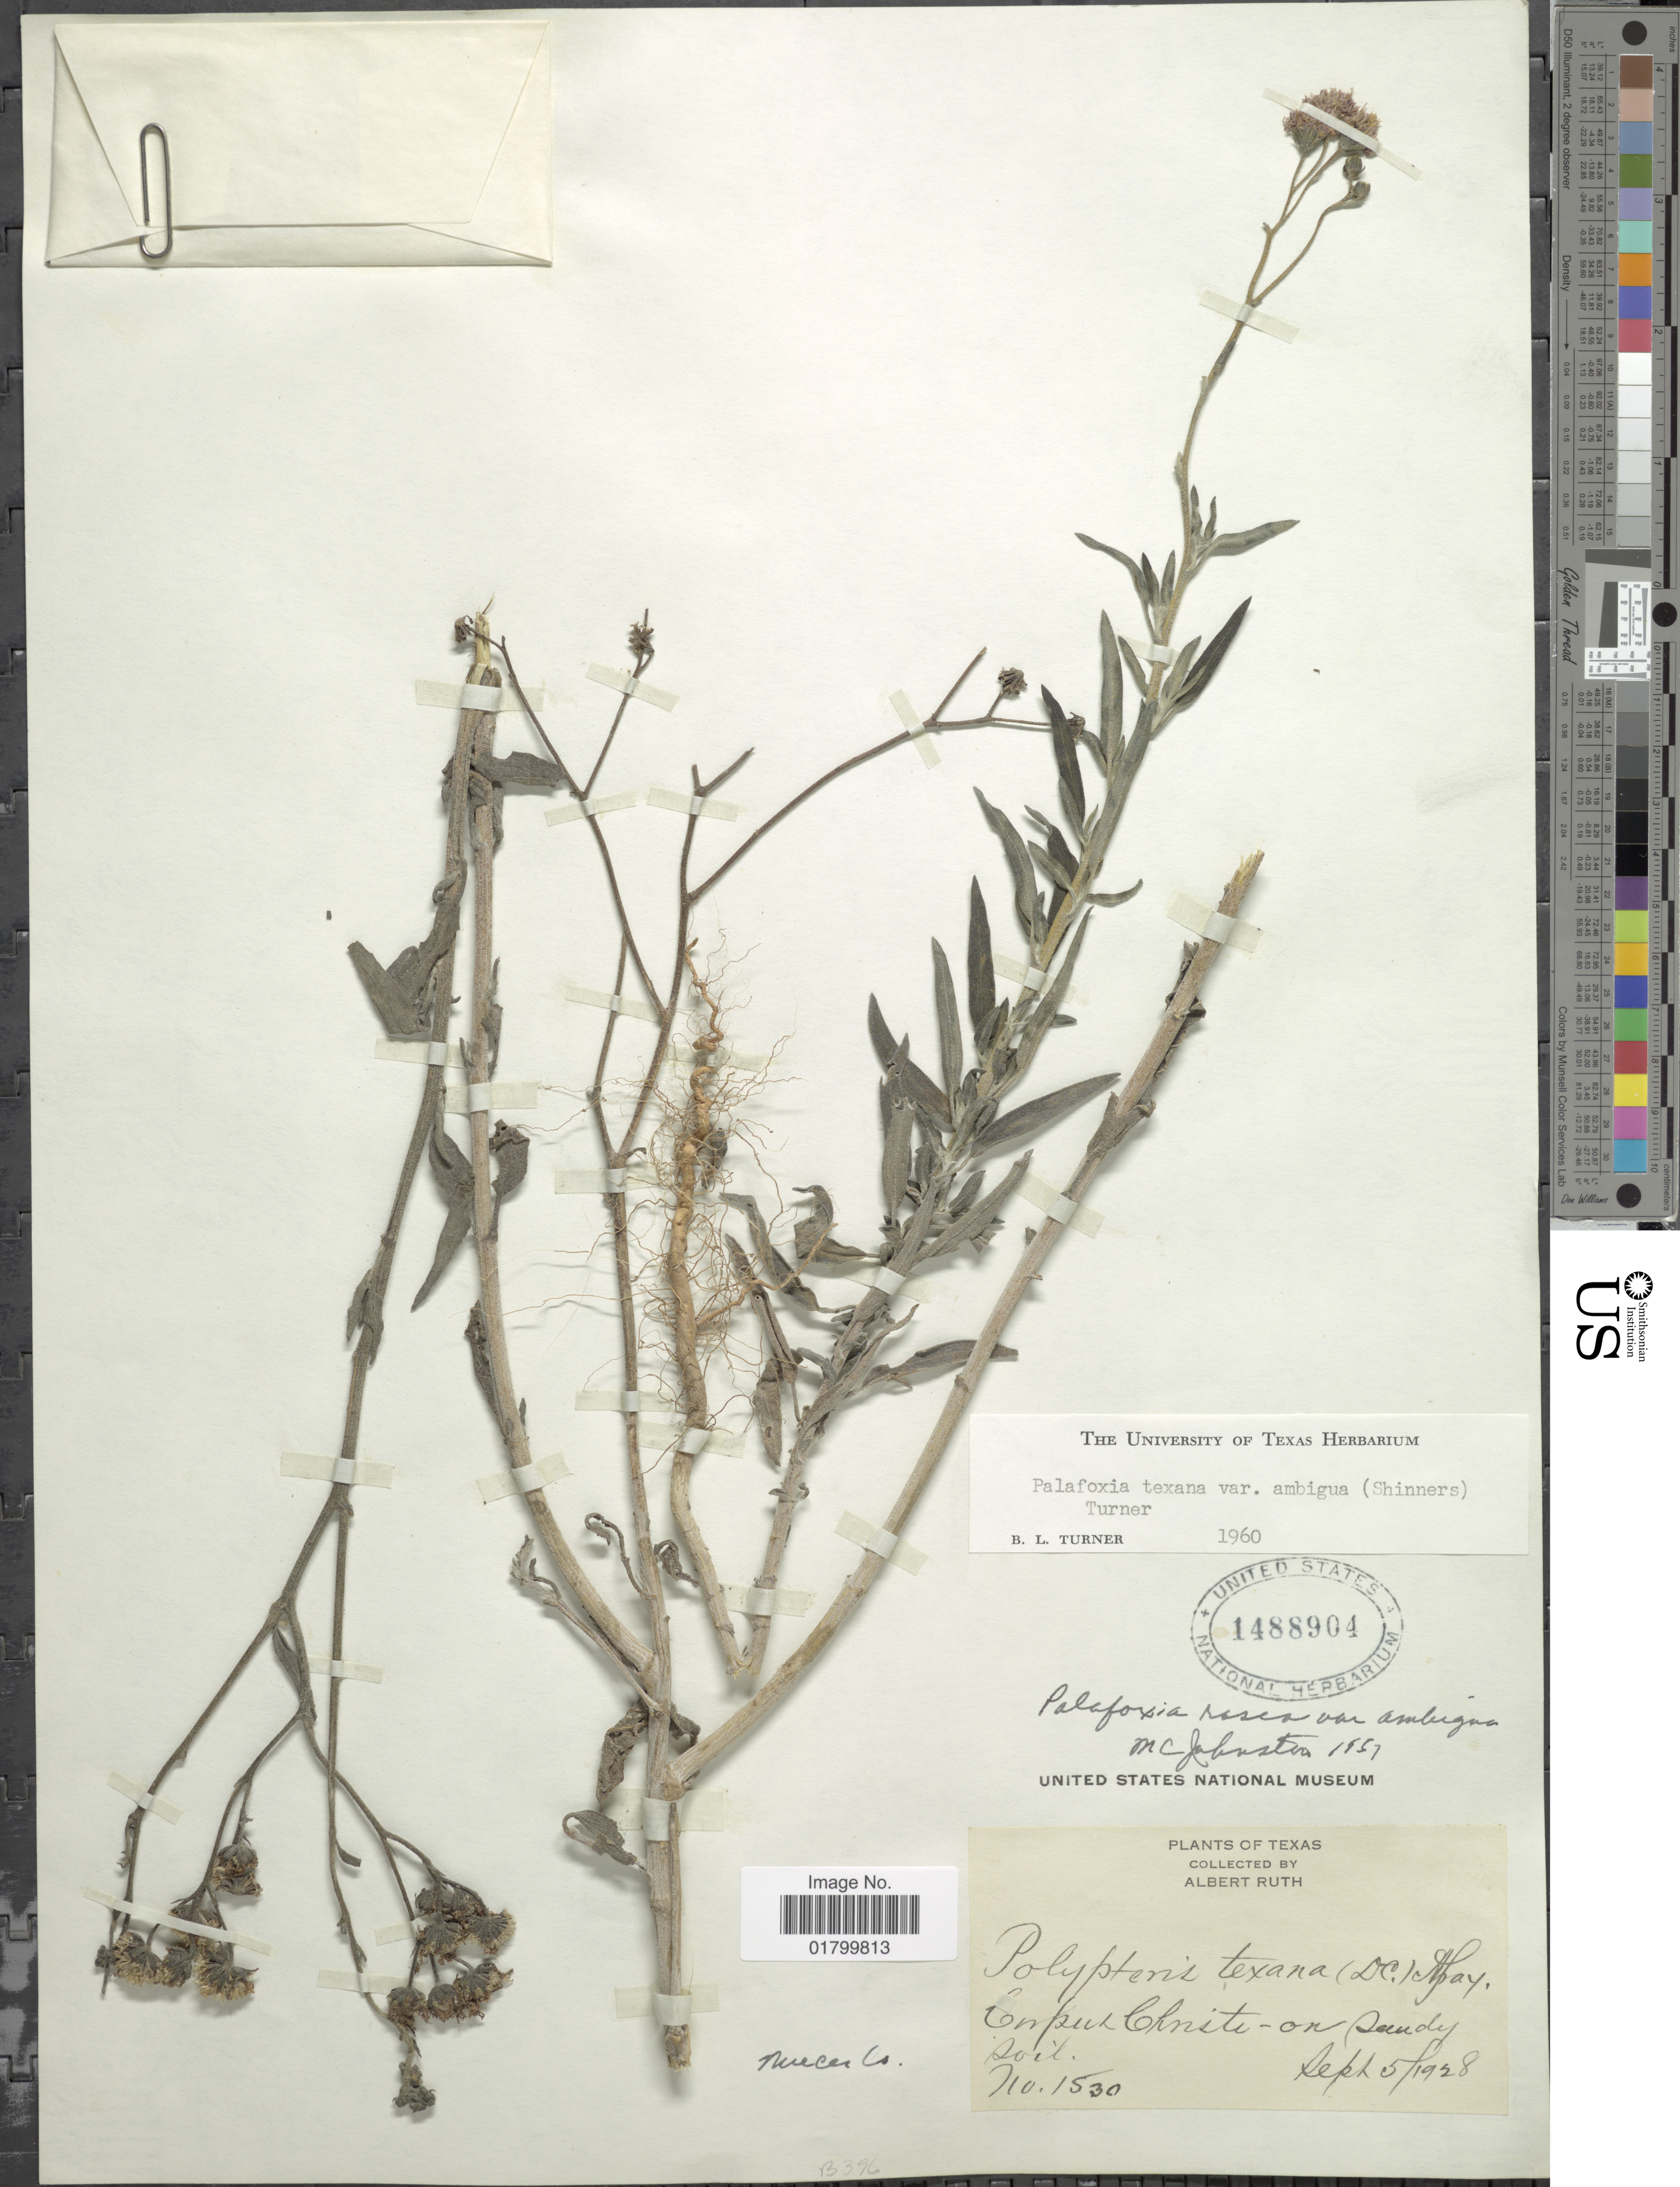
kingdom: Plantae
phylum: Tracheophyta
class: Magnoliopsida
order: Asterales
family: Asteraceae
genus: Palafoxia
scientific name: Palafoxia texana var. ambigua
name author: (Shinners) B.L. Turner & M.I. Morris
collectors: A. Ruth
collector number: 1530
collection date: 1928-09-05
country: United States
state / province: Texas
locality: Corpus Christi, Nueces Co.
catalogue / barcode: US 1488904